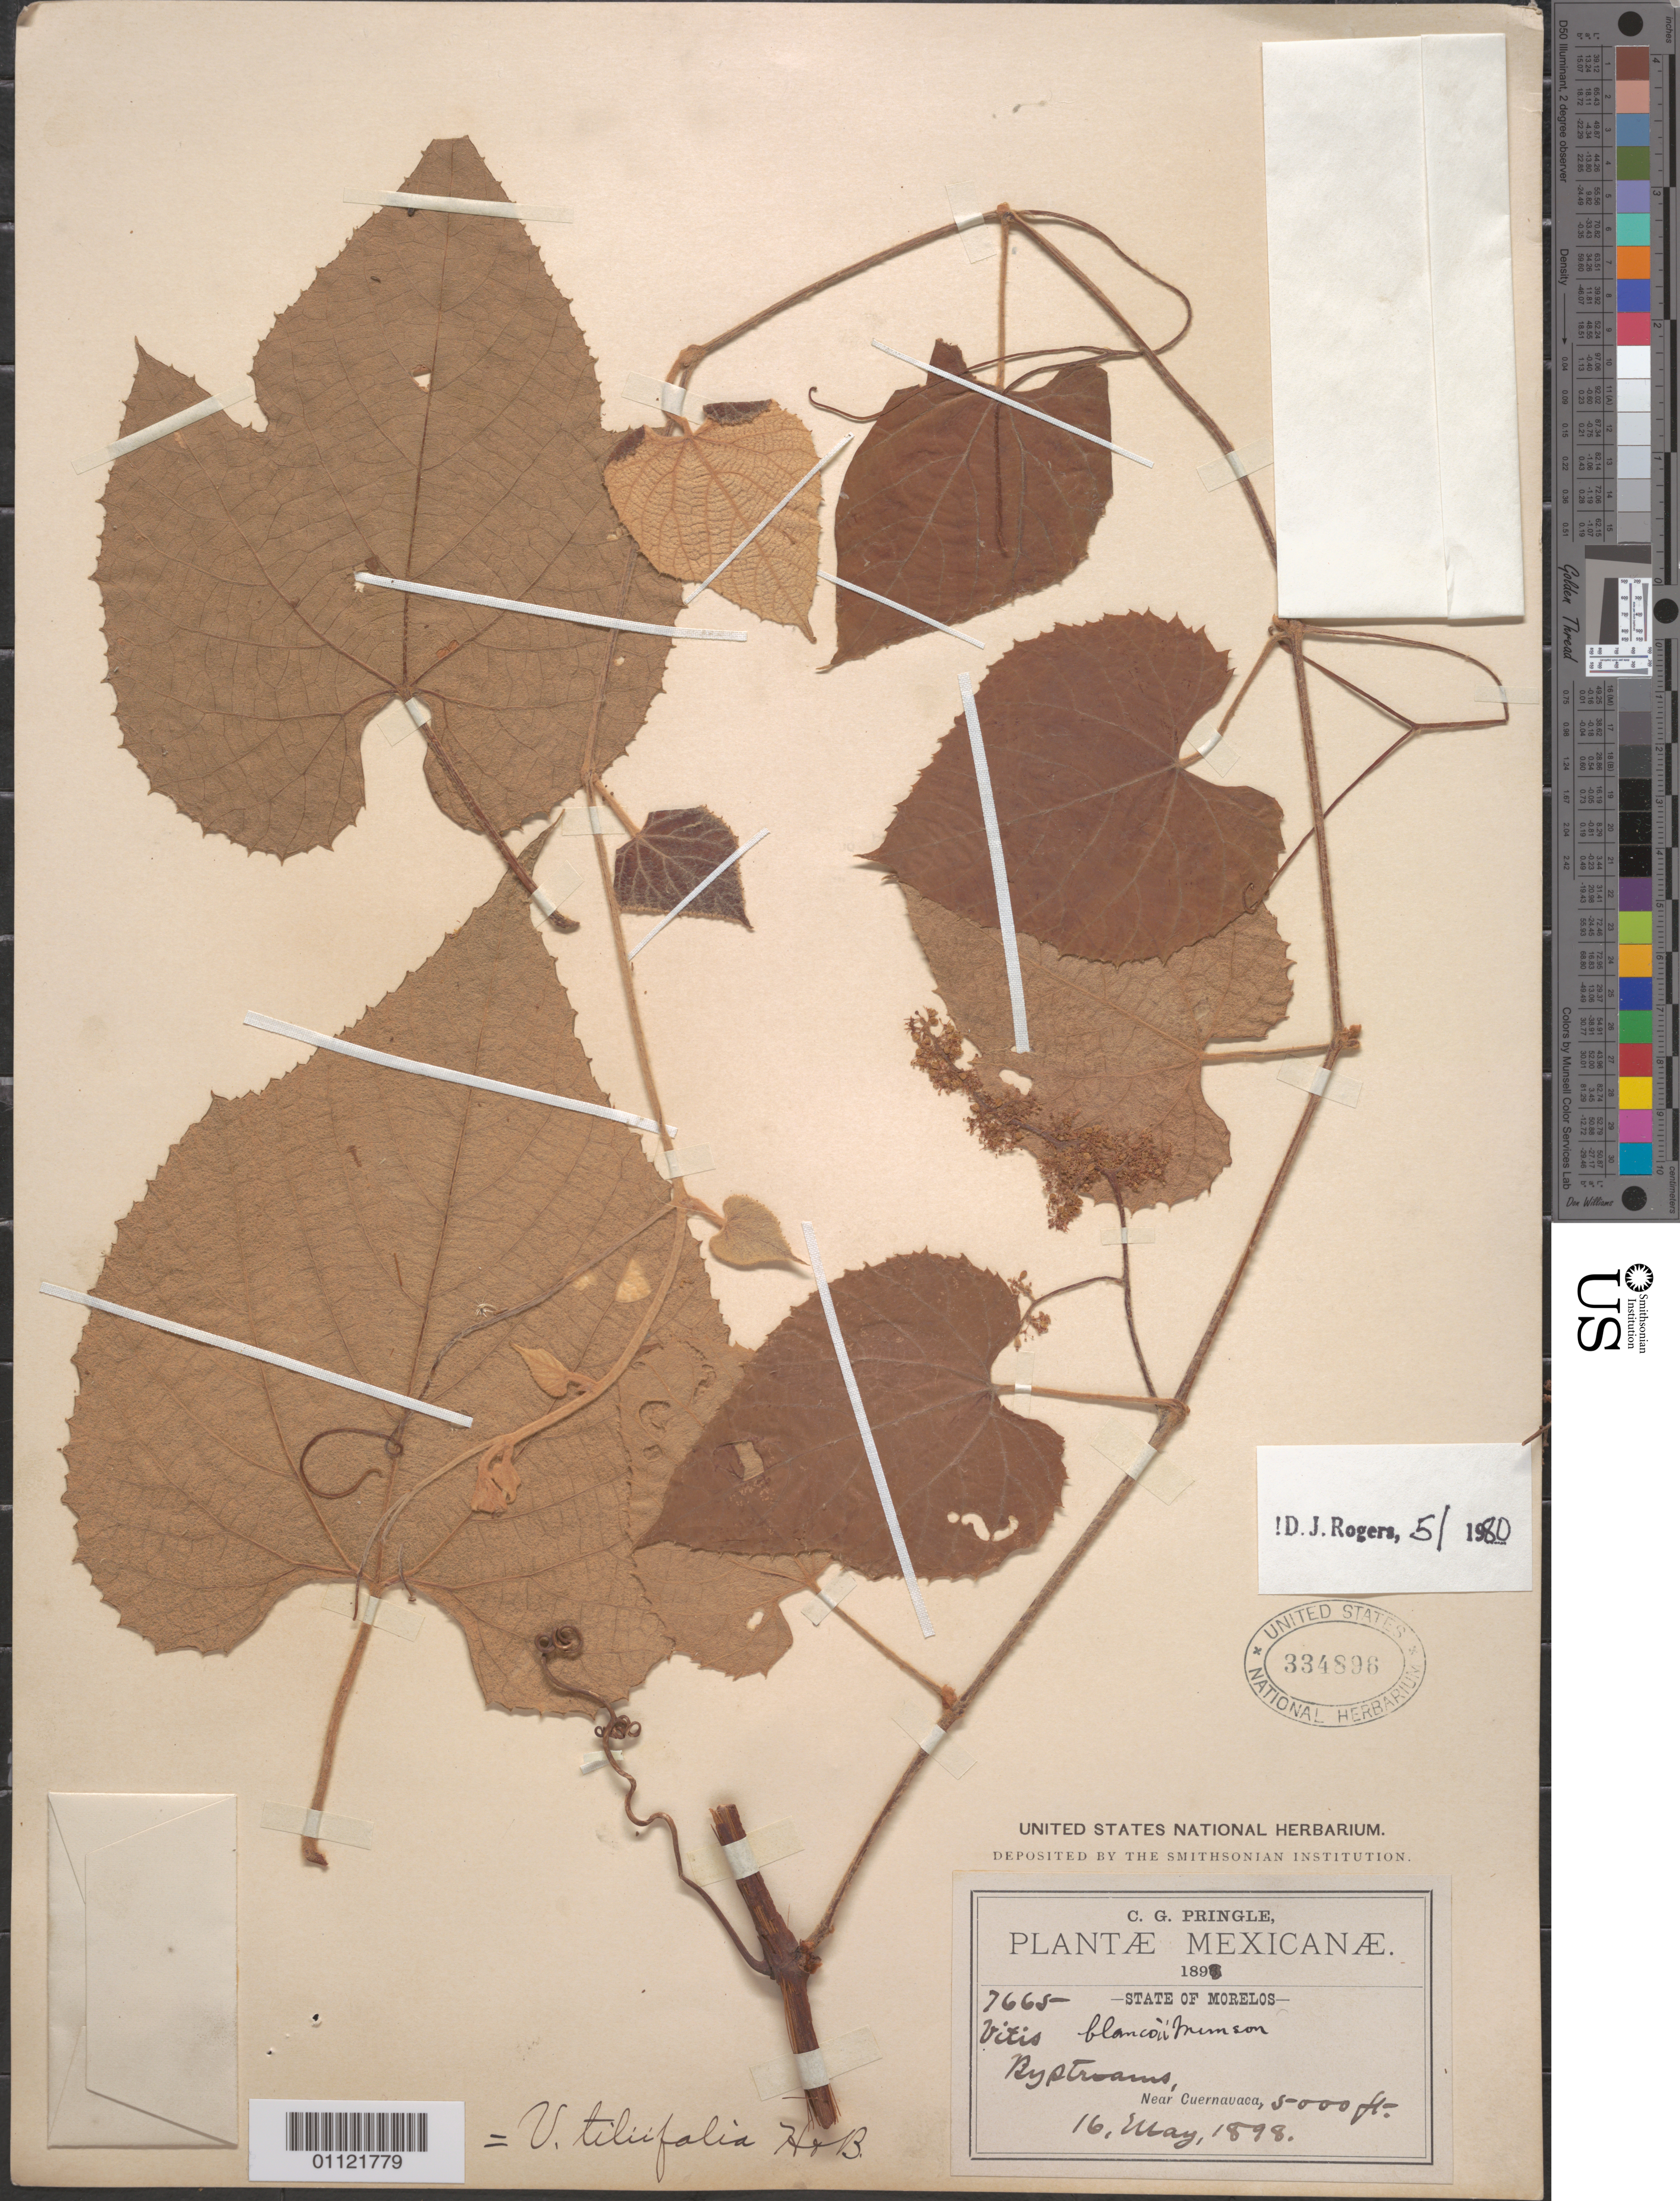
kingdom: Plantae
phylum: Tracheophyta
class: Magnoliopsida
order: Vitales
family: Vitaceae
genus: Vitis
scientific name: Vitis tiliifolia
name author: Humb. & Bonpl. ex Schult.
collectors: C. G. Pringle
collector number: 7665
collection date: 1898-05-16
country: Mexico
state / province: Morelos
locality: near Cuernavaca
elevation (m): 1524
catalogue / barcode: US 334896